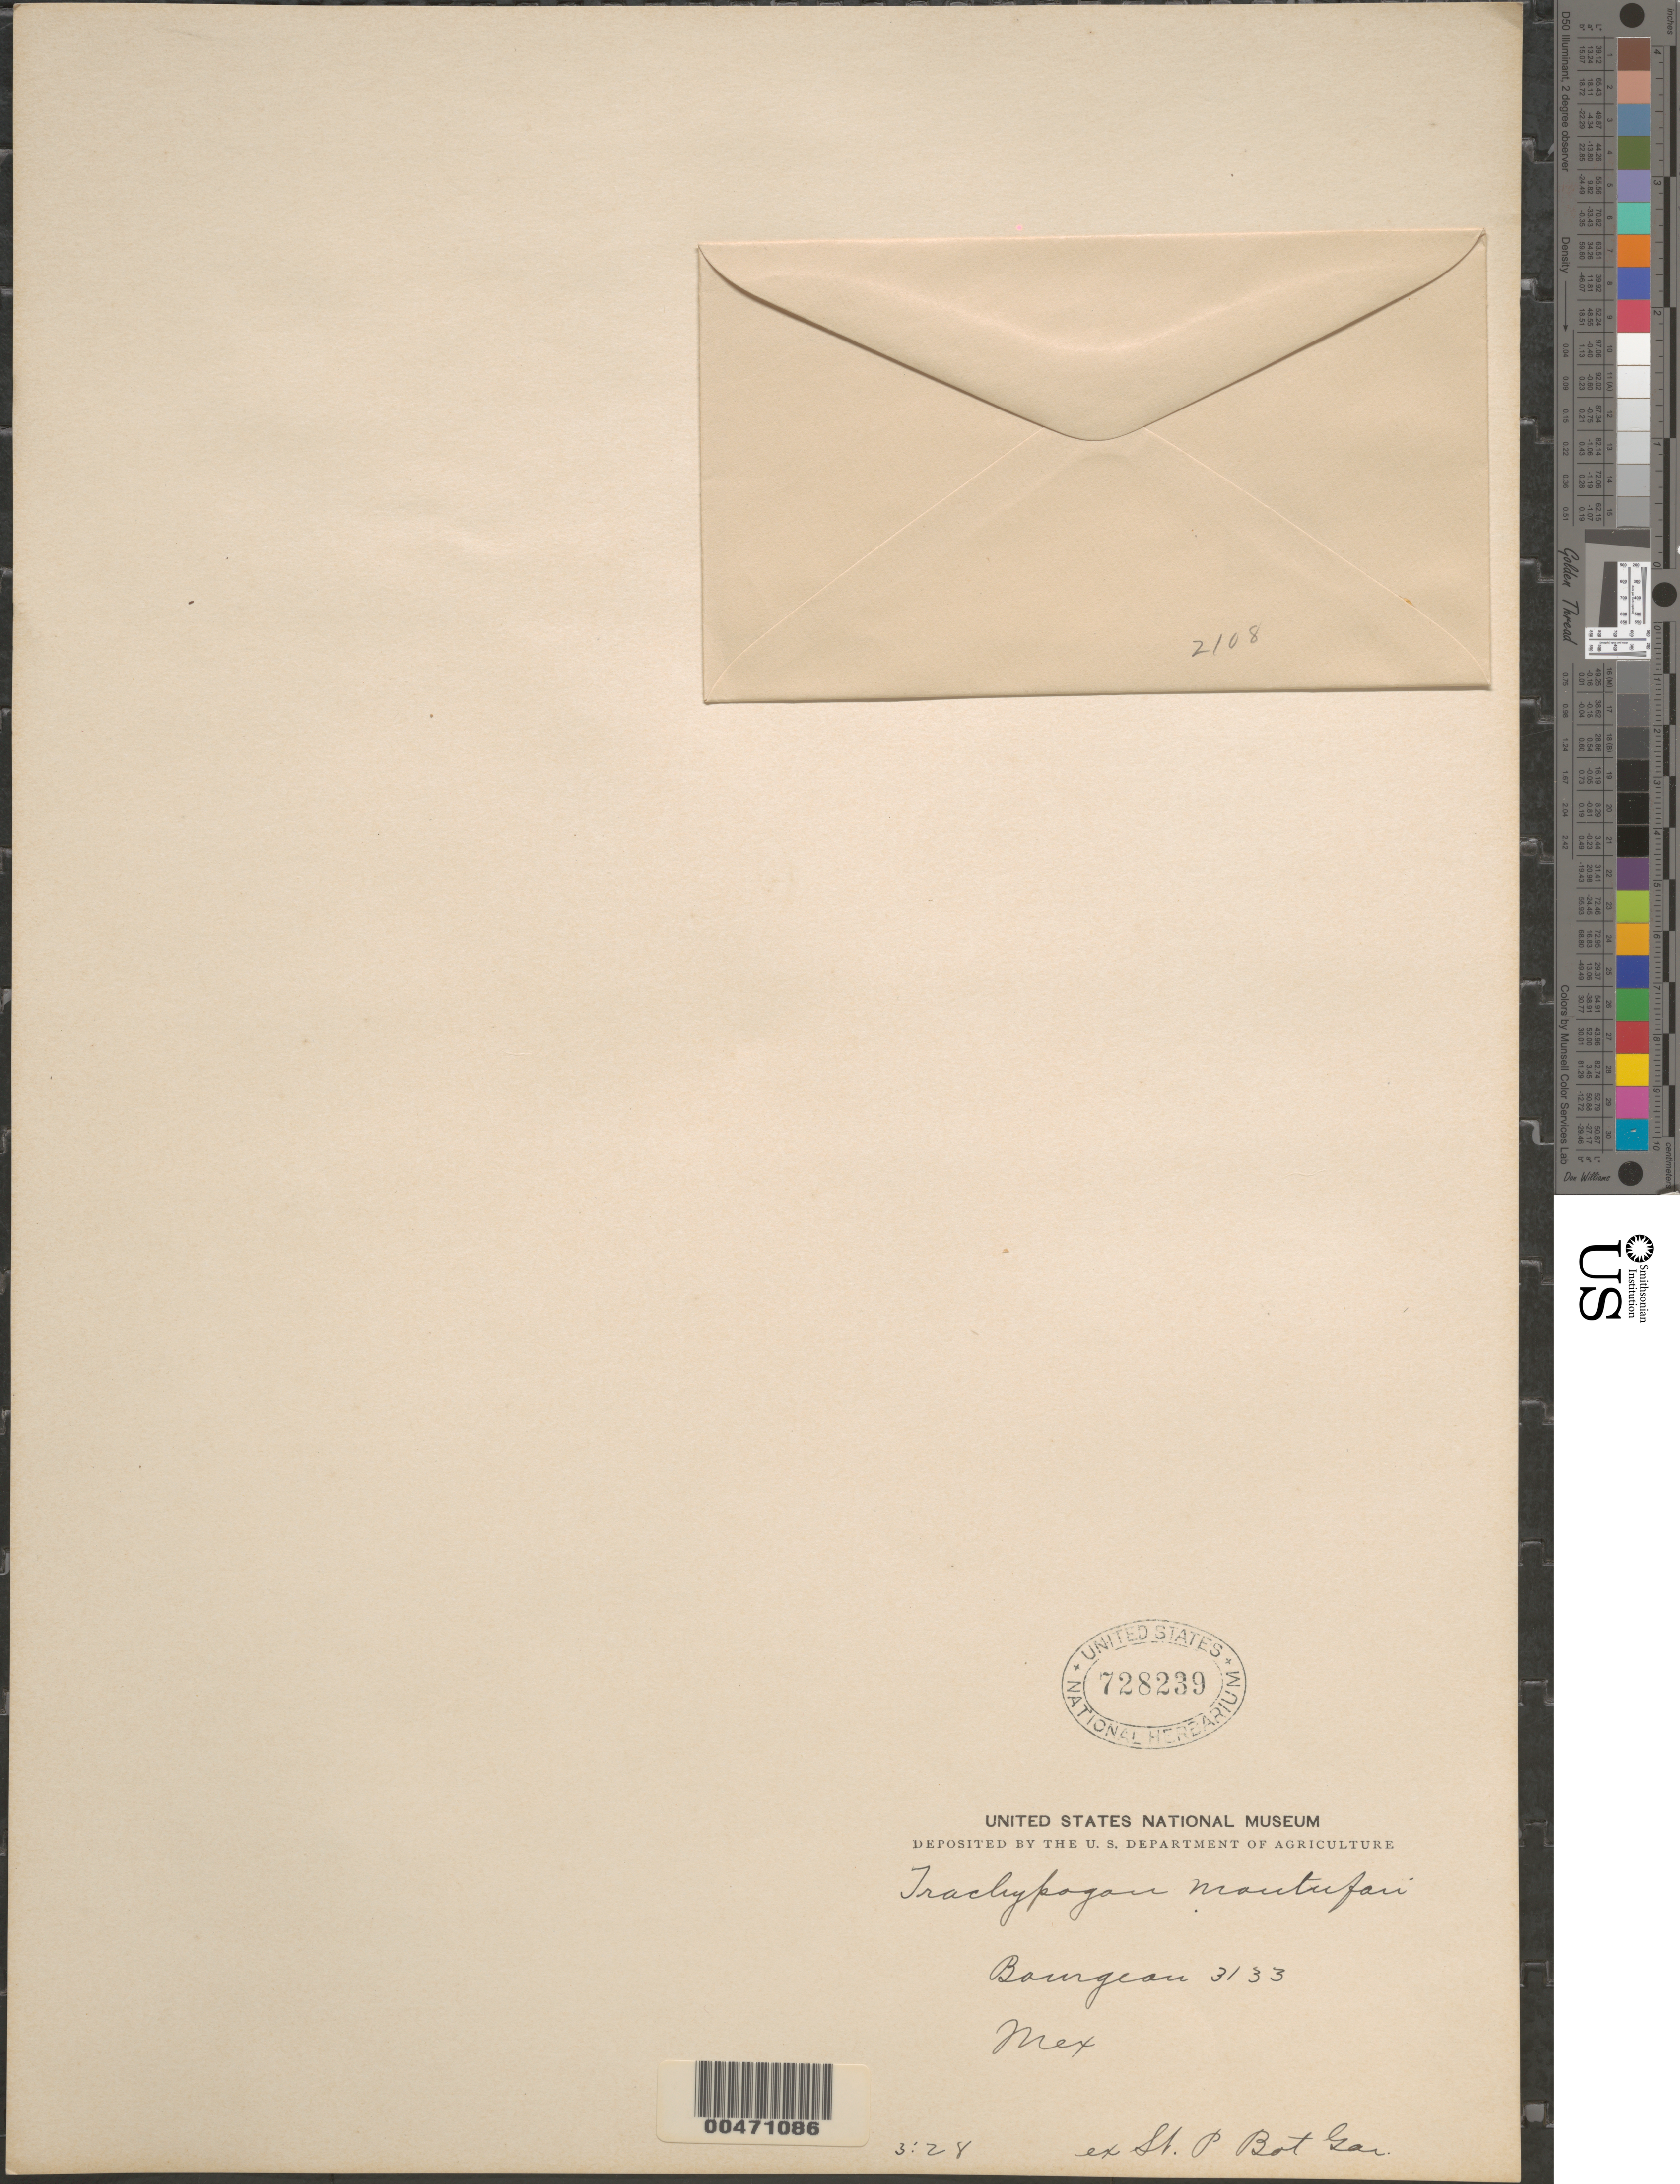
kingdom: Plantae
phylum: Tracheophyta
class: Liliopsida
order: Poales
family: Poaceae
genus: Trachypogon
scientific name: Trachypogon sp.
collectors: E. Bourgeau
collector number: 3133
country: Mexico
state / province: Jalisco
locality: San Ramon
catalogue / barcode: US 728239